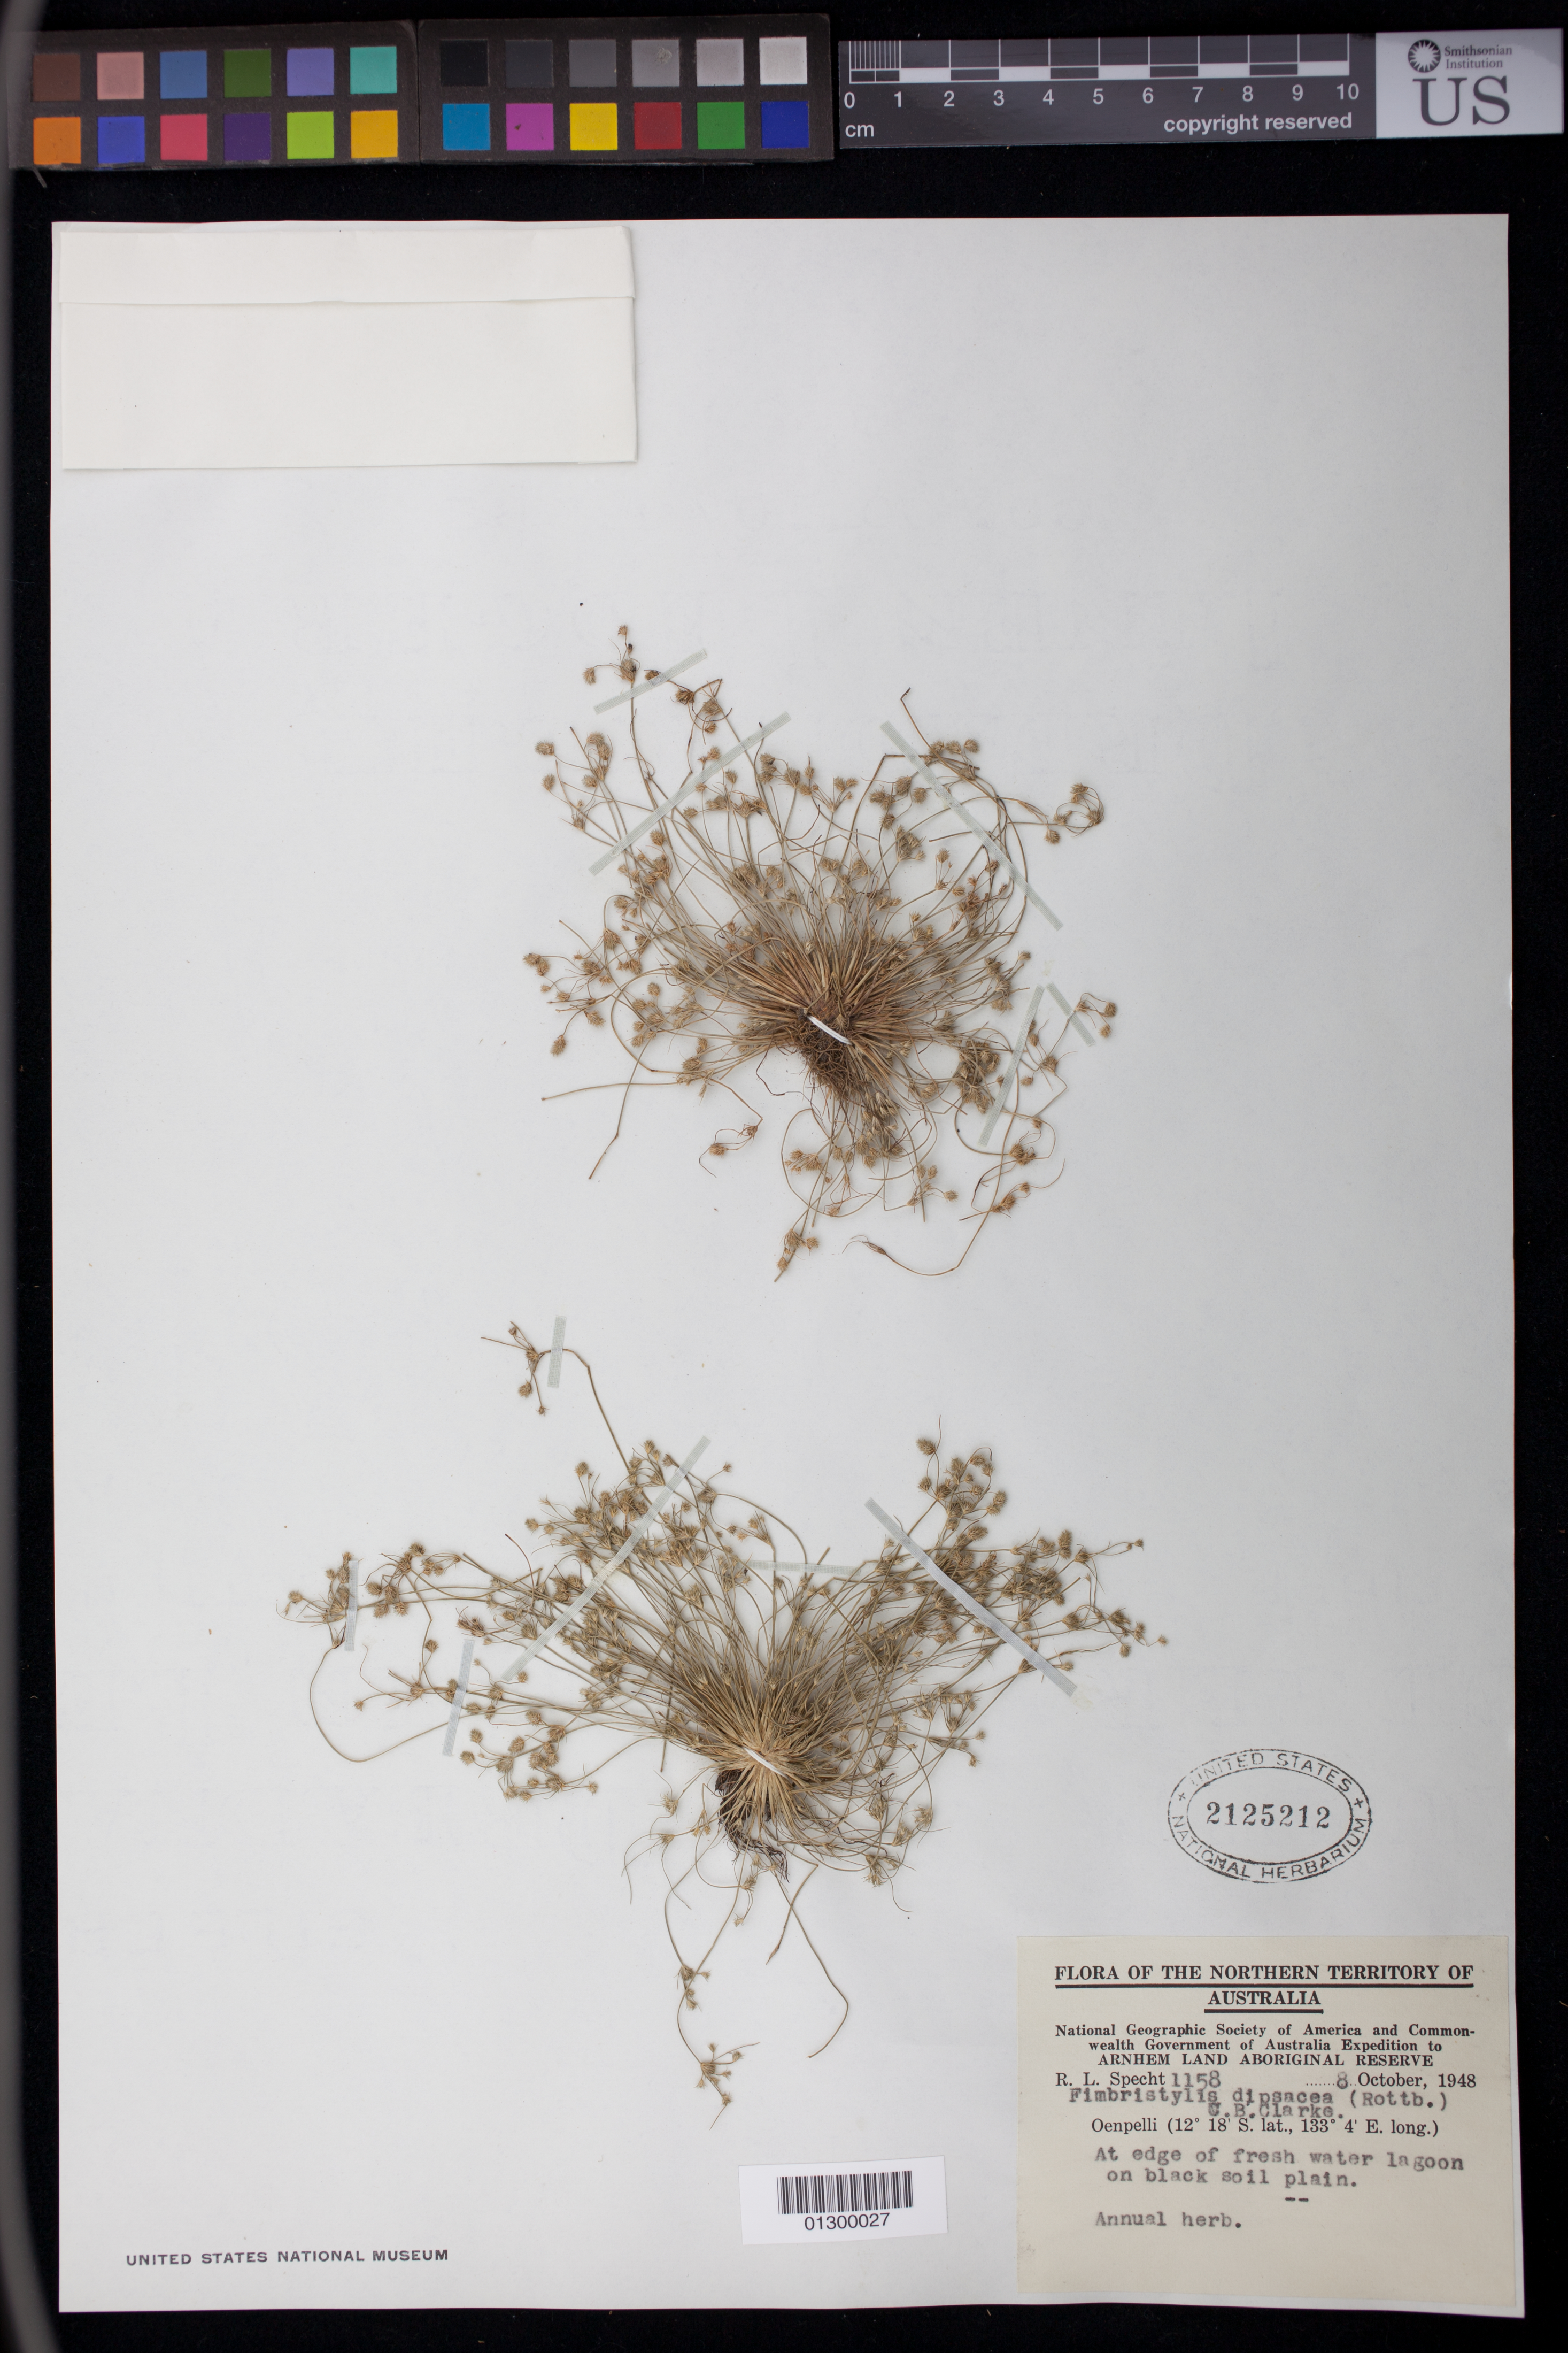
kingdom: Plantae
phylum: Tracheophyta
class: Liliopsida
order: Poales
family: Cyperaceae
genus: Fimbristylis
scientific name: Fimbristylis dipsacea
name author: (Rottb.) C.B. Clarke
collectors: R. L. Specht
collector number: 1158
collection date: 1948-10-08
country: Australia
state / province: Northern Territory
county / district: West Arnhem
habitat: At edge of fresh water lagoon on black soil plain.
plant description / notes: Annual herb.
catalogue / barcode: US 2125212